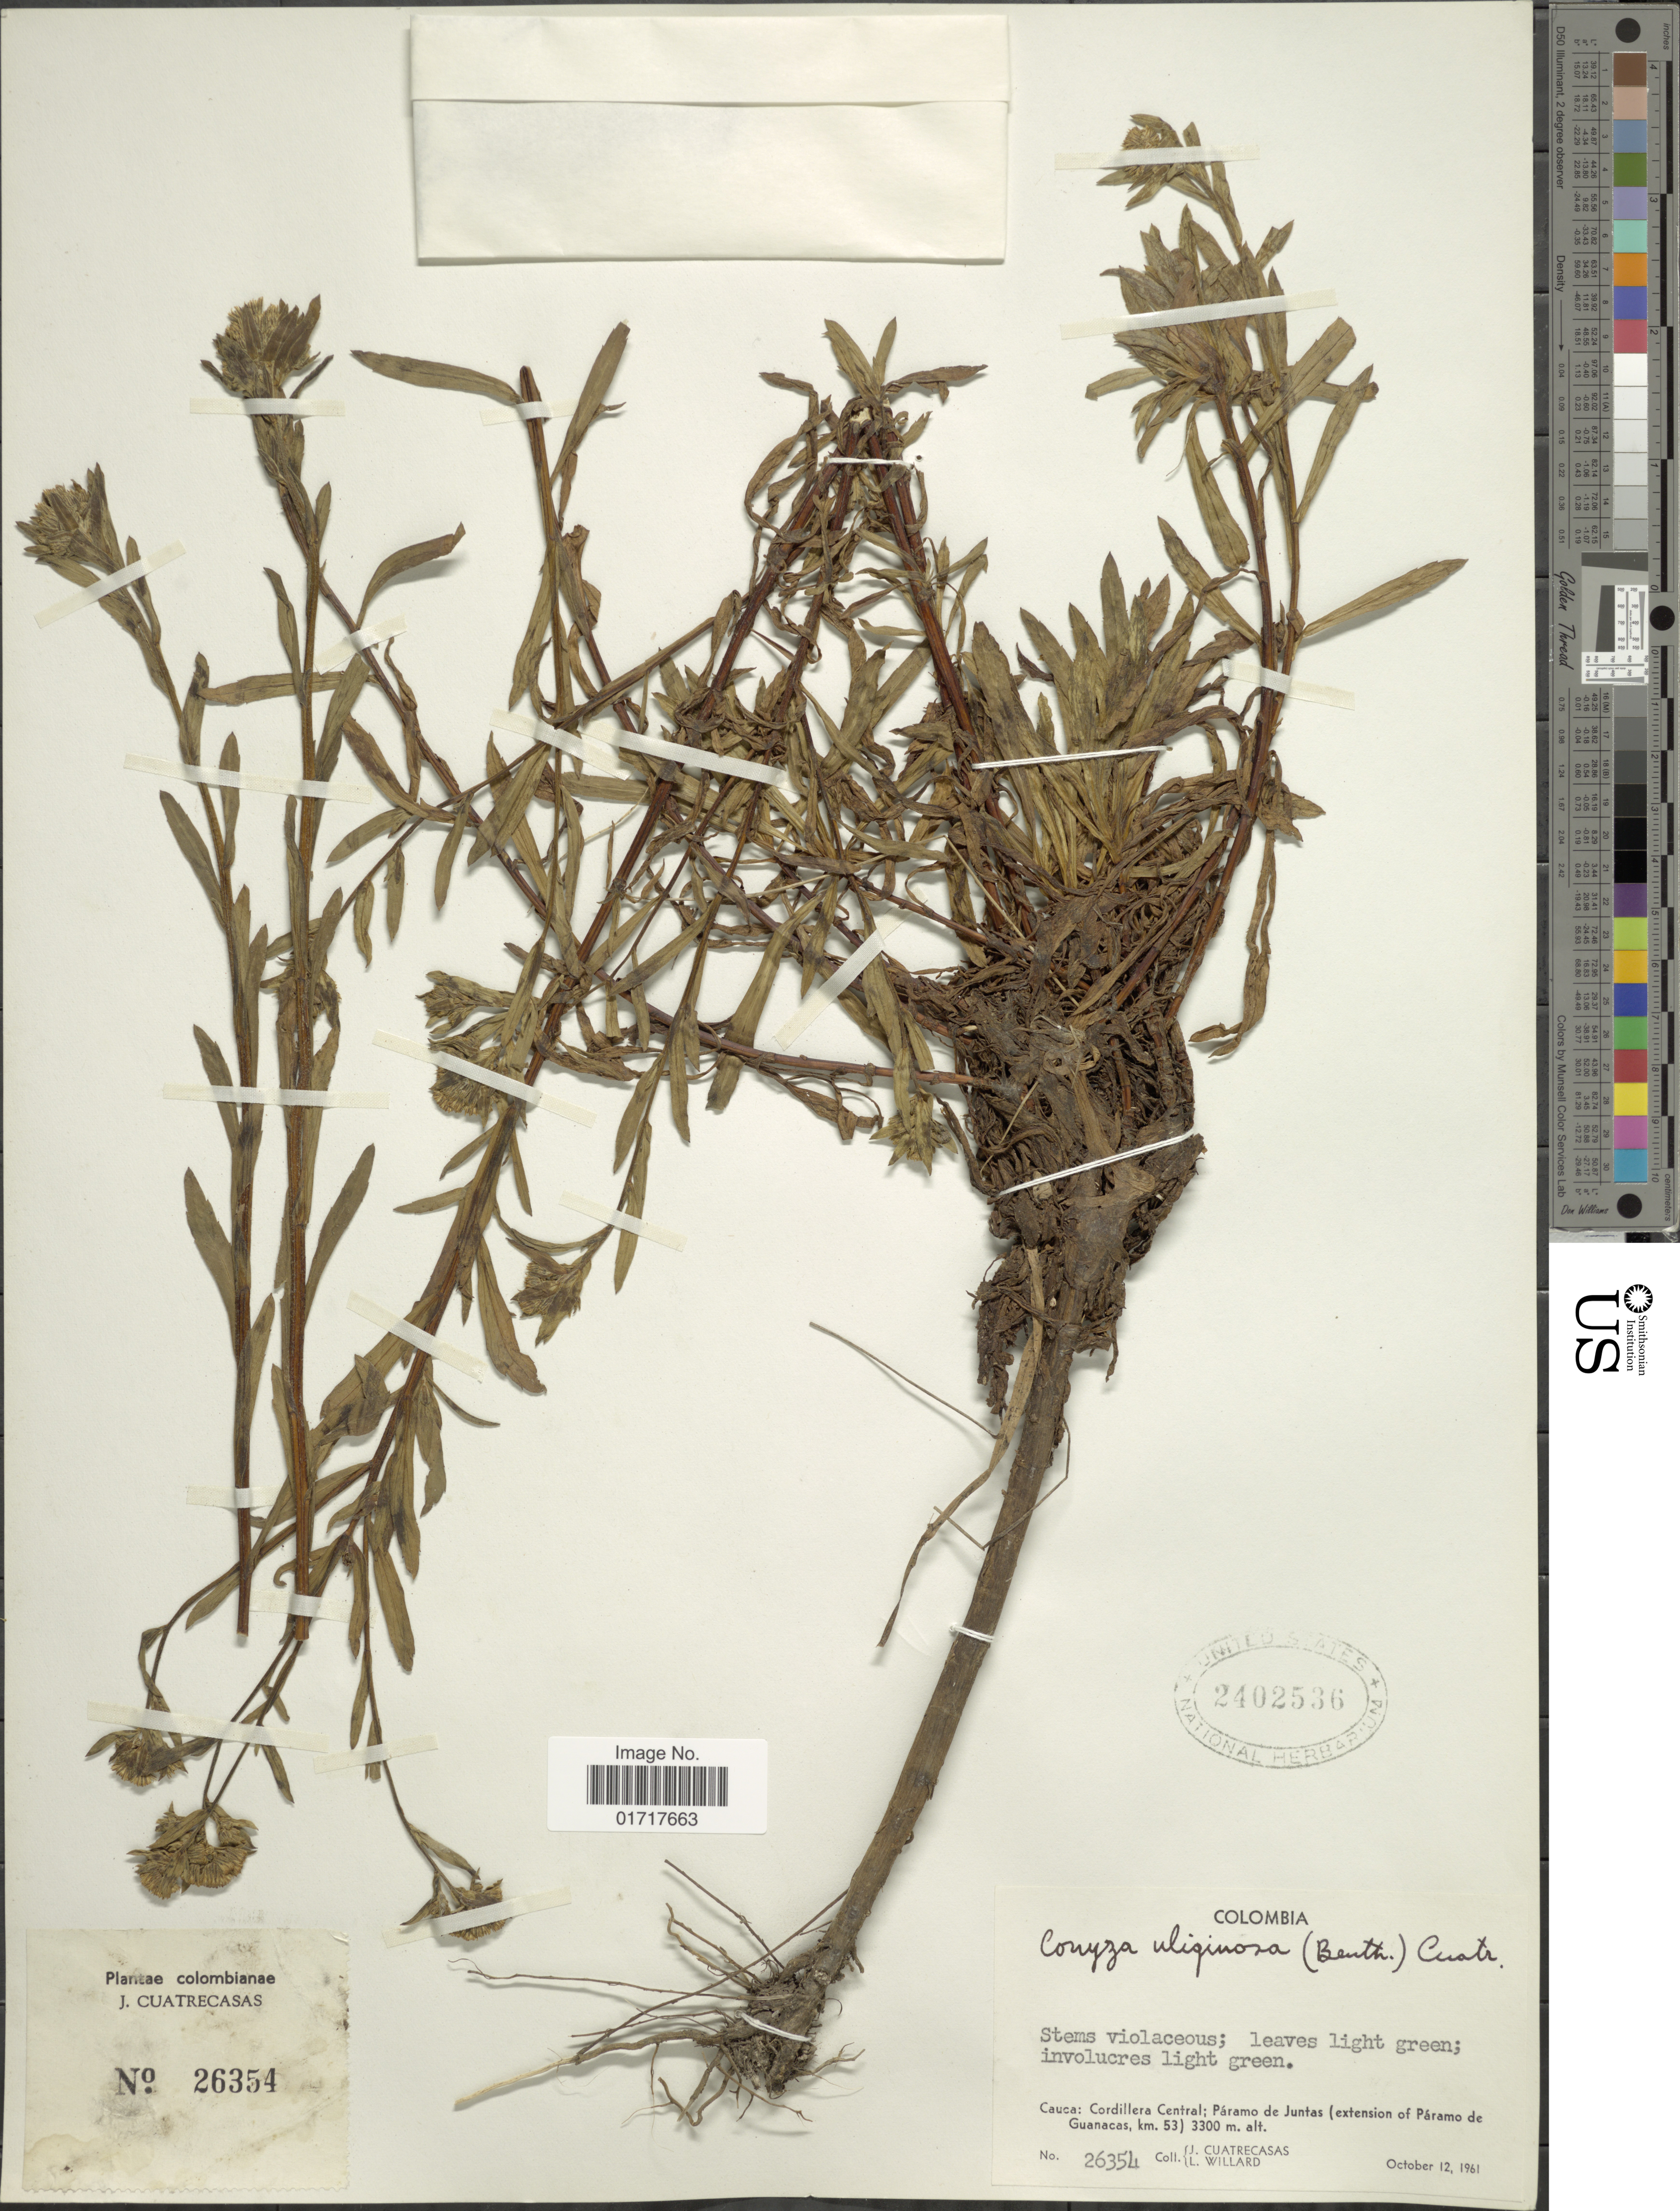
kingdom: Plantae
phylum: Tracheophyta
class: Magnoliopsida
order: Asterales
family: Asteraceae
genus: Conyza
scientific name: Conyza uliginosa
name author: (Benth.) Cuatrec.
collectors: J. Cuatrecasas & L. Willard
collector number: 26354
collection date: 1961-10-12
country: Colombia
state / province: Cauca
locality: Cordillera Central; Páramo de Juntas (extension of Páramo de Guanacas, km. 53 )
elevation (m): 3300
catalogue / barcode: US 2402536